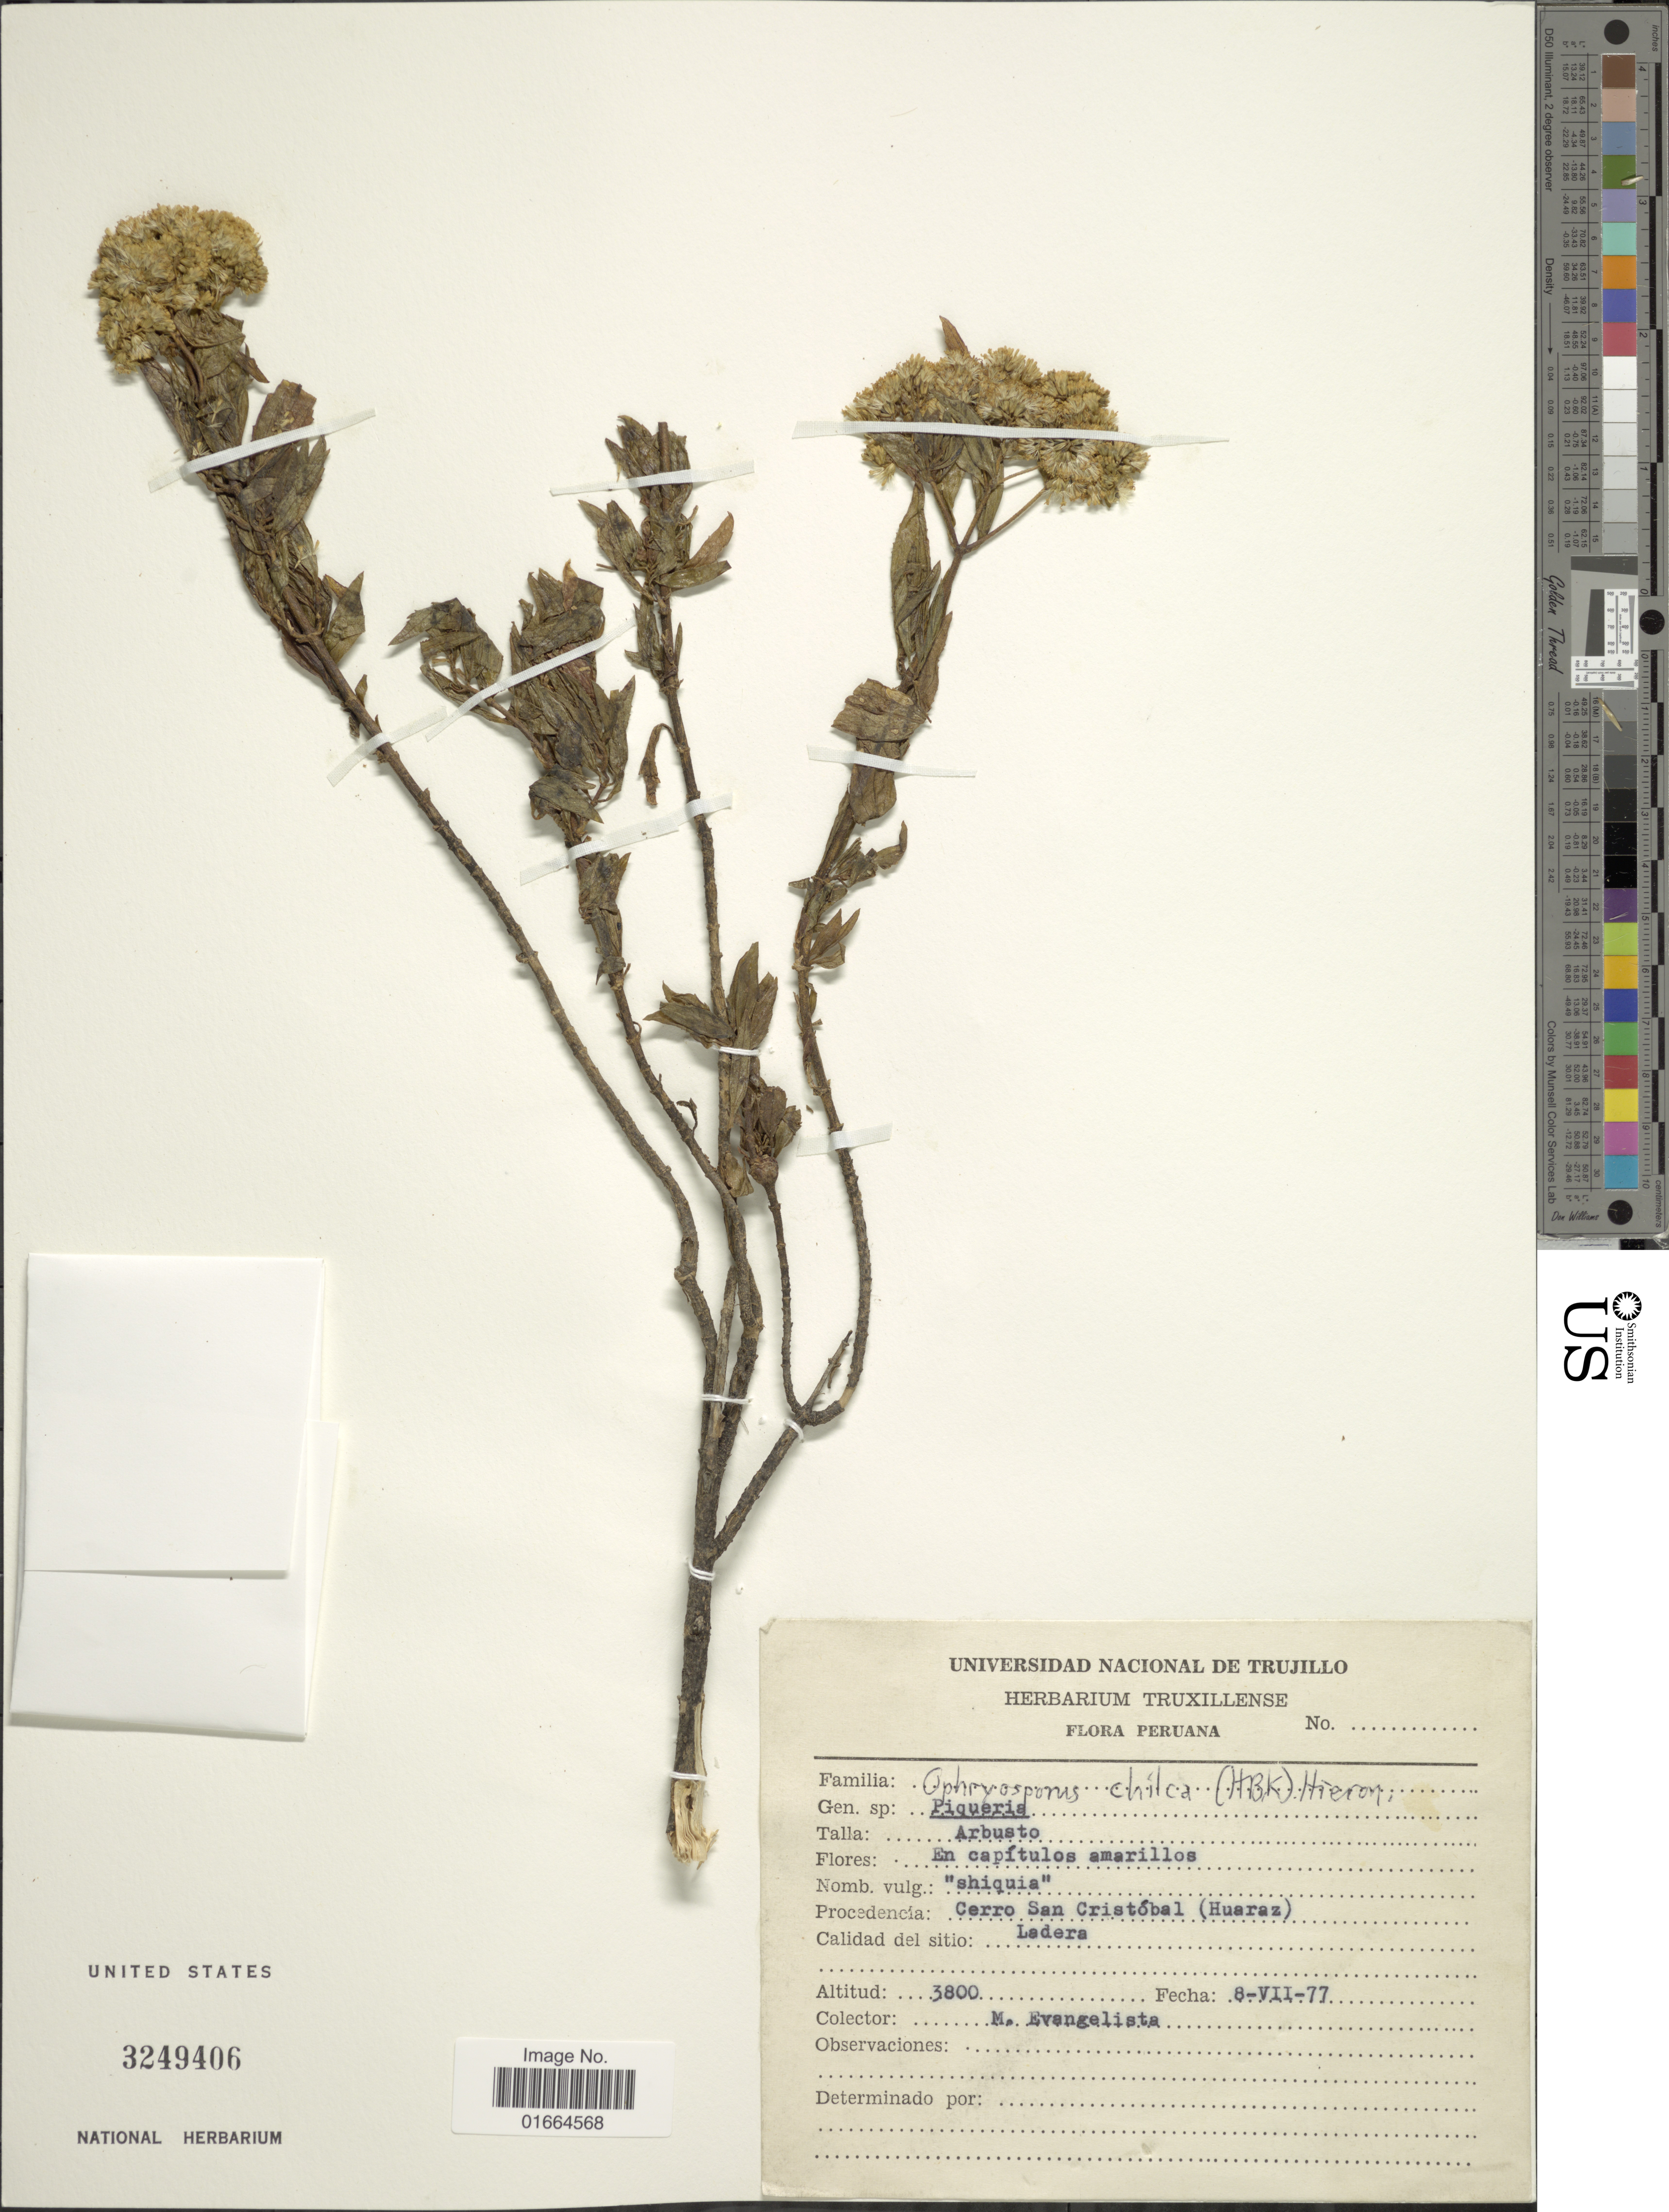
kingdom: Plantae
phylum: Tracheophyta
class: Magnoliopsida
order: Asterales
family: Asteraceae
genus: Ophryosporus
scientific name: Ophryosporus chilca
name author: (Kunth) Hieron.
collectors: M. Evangelista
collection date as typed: Transcribed d/m/y: 8/7/77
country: Peru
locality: Procedencia: Cerro San Cristobal (Huaraz)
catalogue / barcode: US 3249406